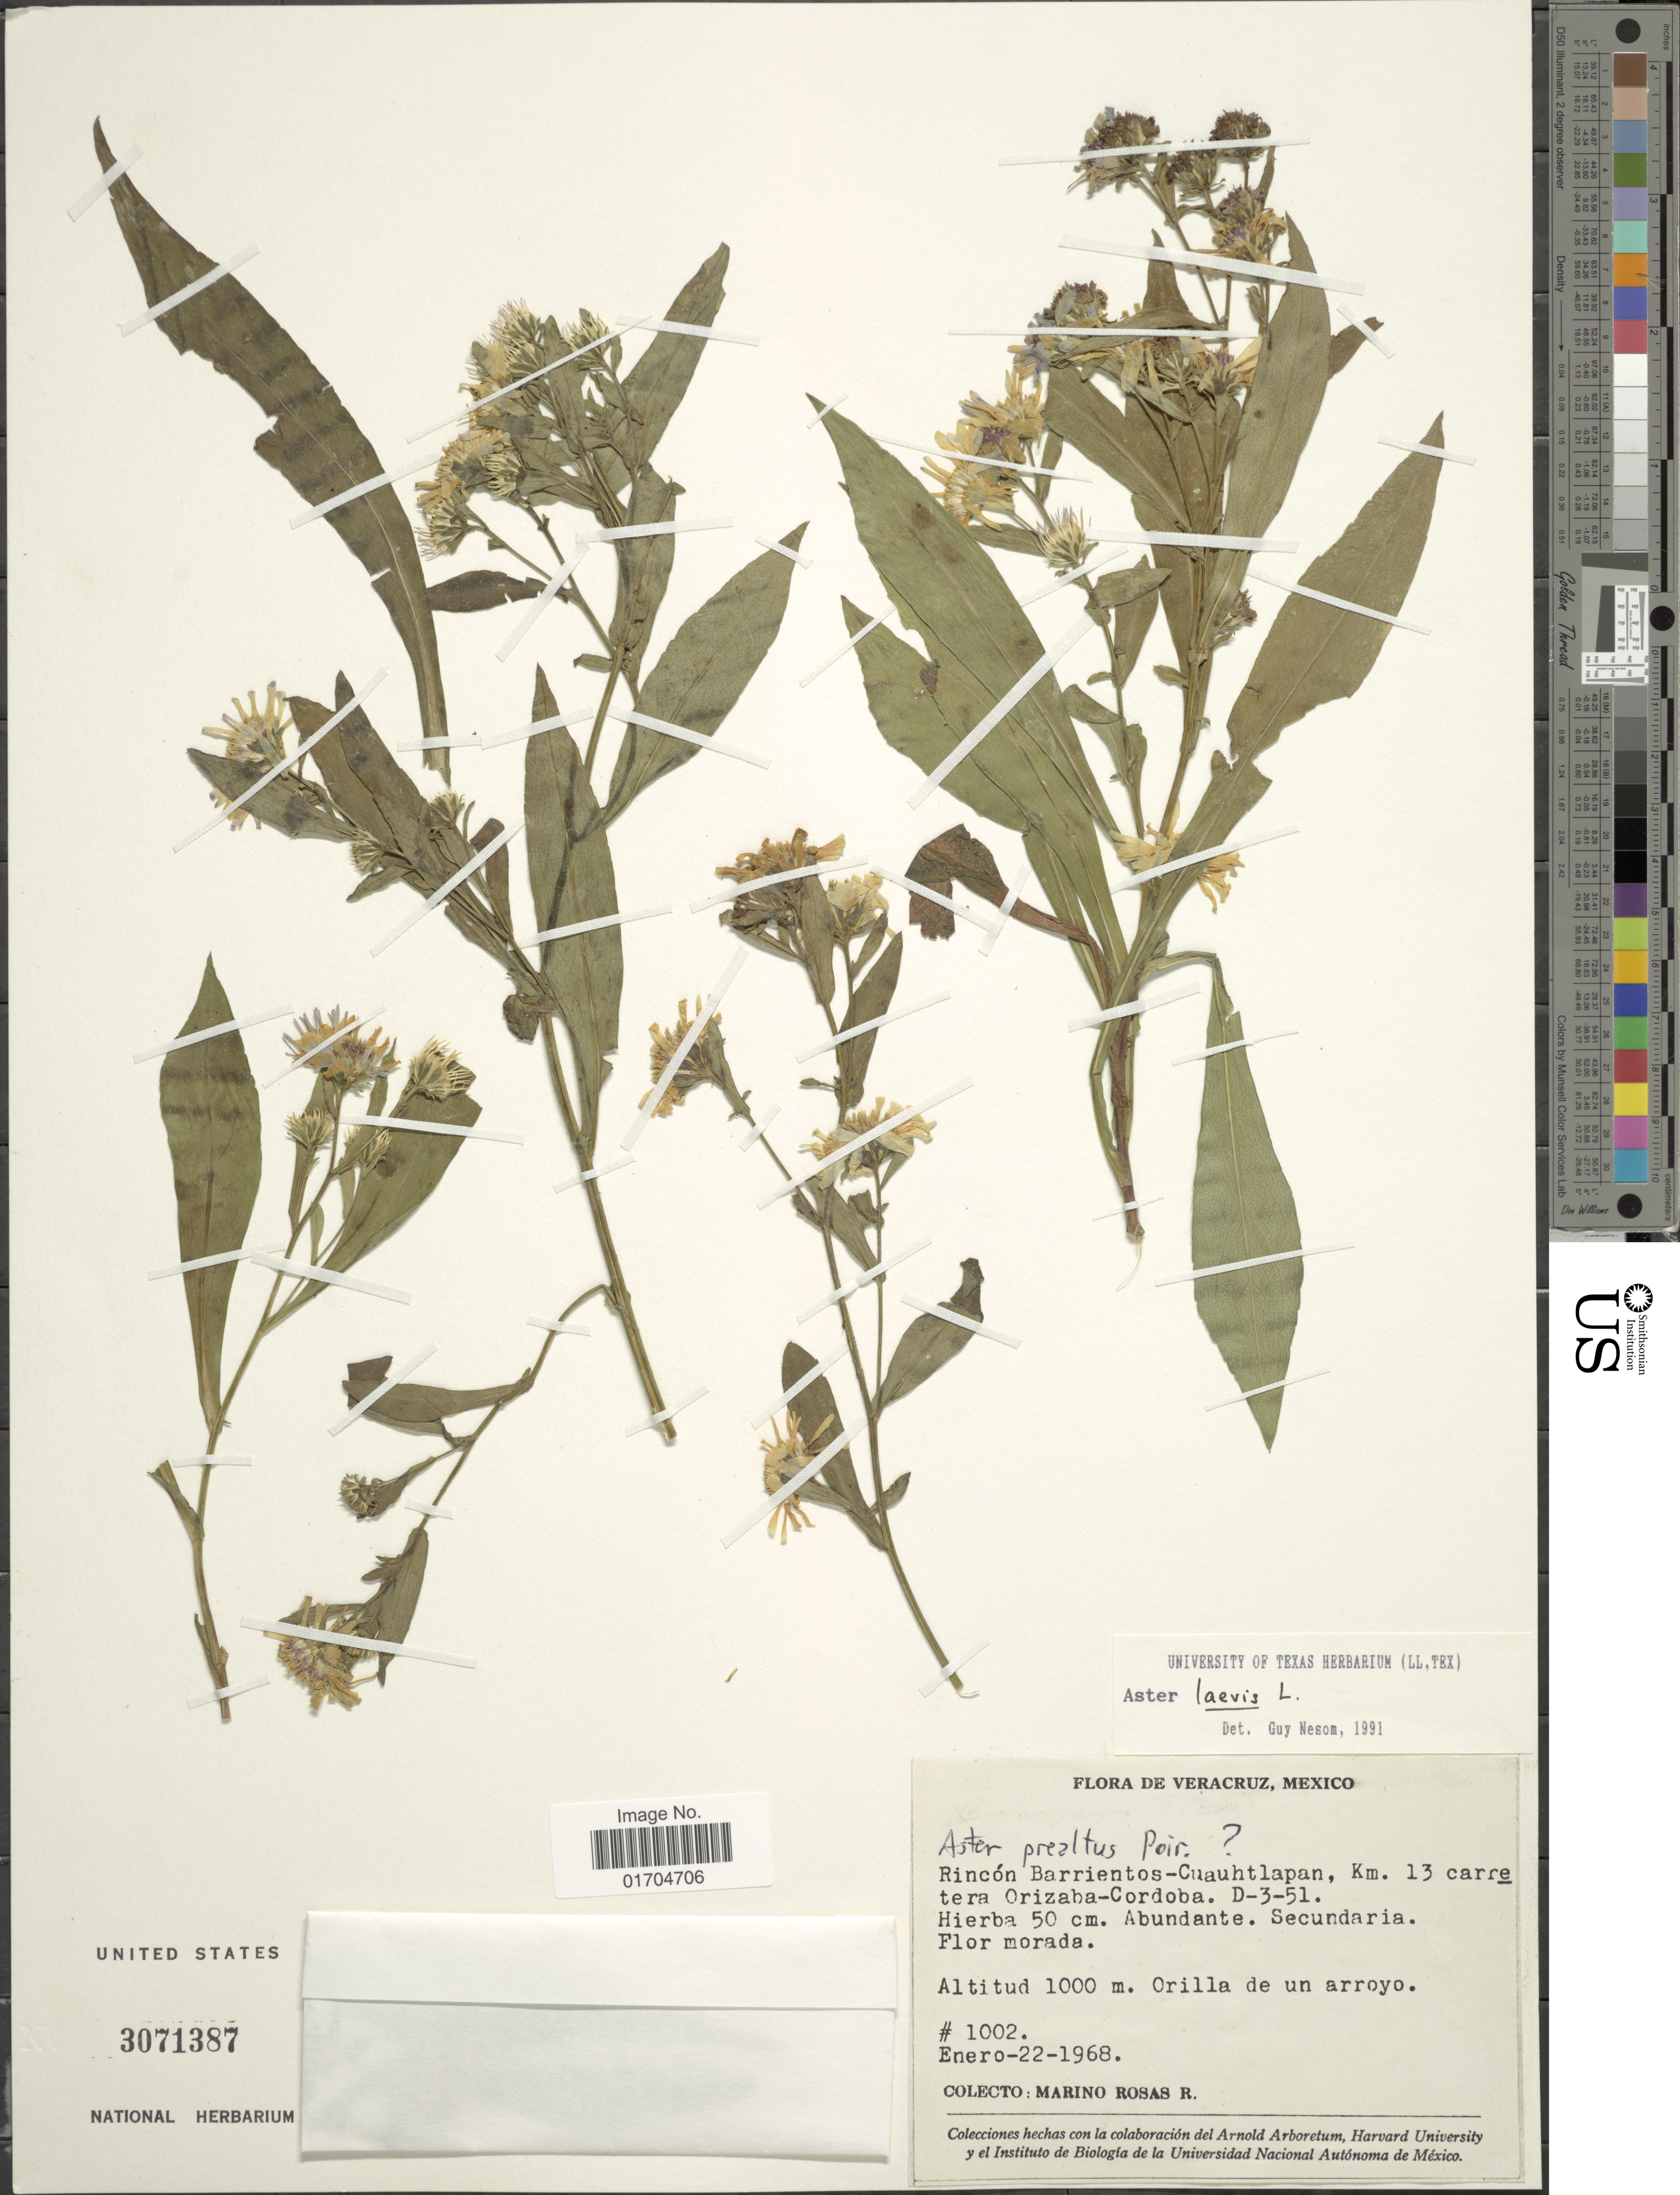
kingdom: Plantae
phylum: Tracheophyta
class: Magnoliopsida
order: Asterales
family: Asteraceae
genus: Symphyotrichum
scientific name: Symphyotrichum laeve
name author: (L.) Á. Löve & D. Löve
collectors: M. Rosas R.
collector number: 1002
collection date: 1968-01-22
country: Mexico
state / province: Veracruz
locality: Veracruz. Rincon Barrientos-Cuauhtlapan, Km. 13 carretera Orizaba-Cordoba. D-3-51.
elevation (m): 100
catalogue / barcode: US 3071387